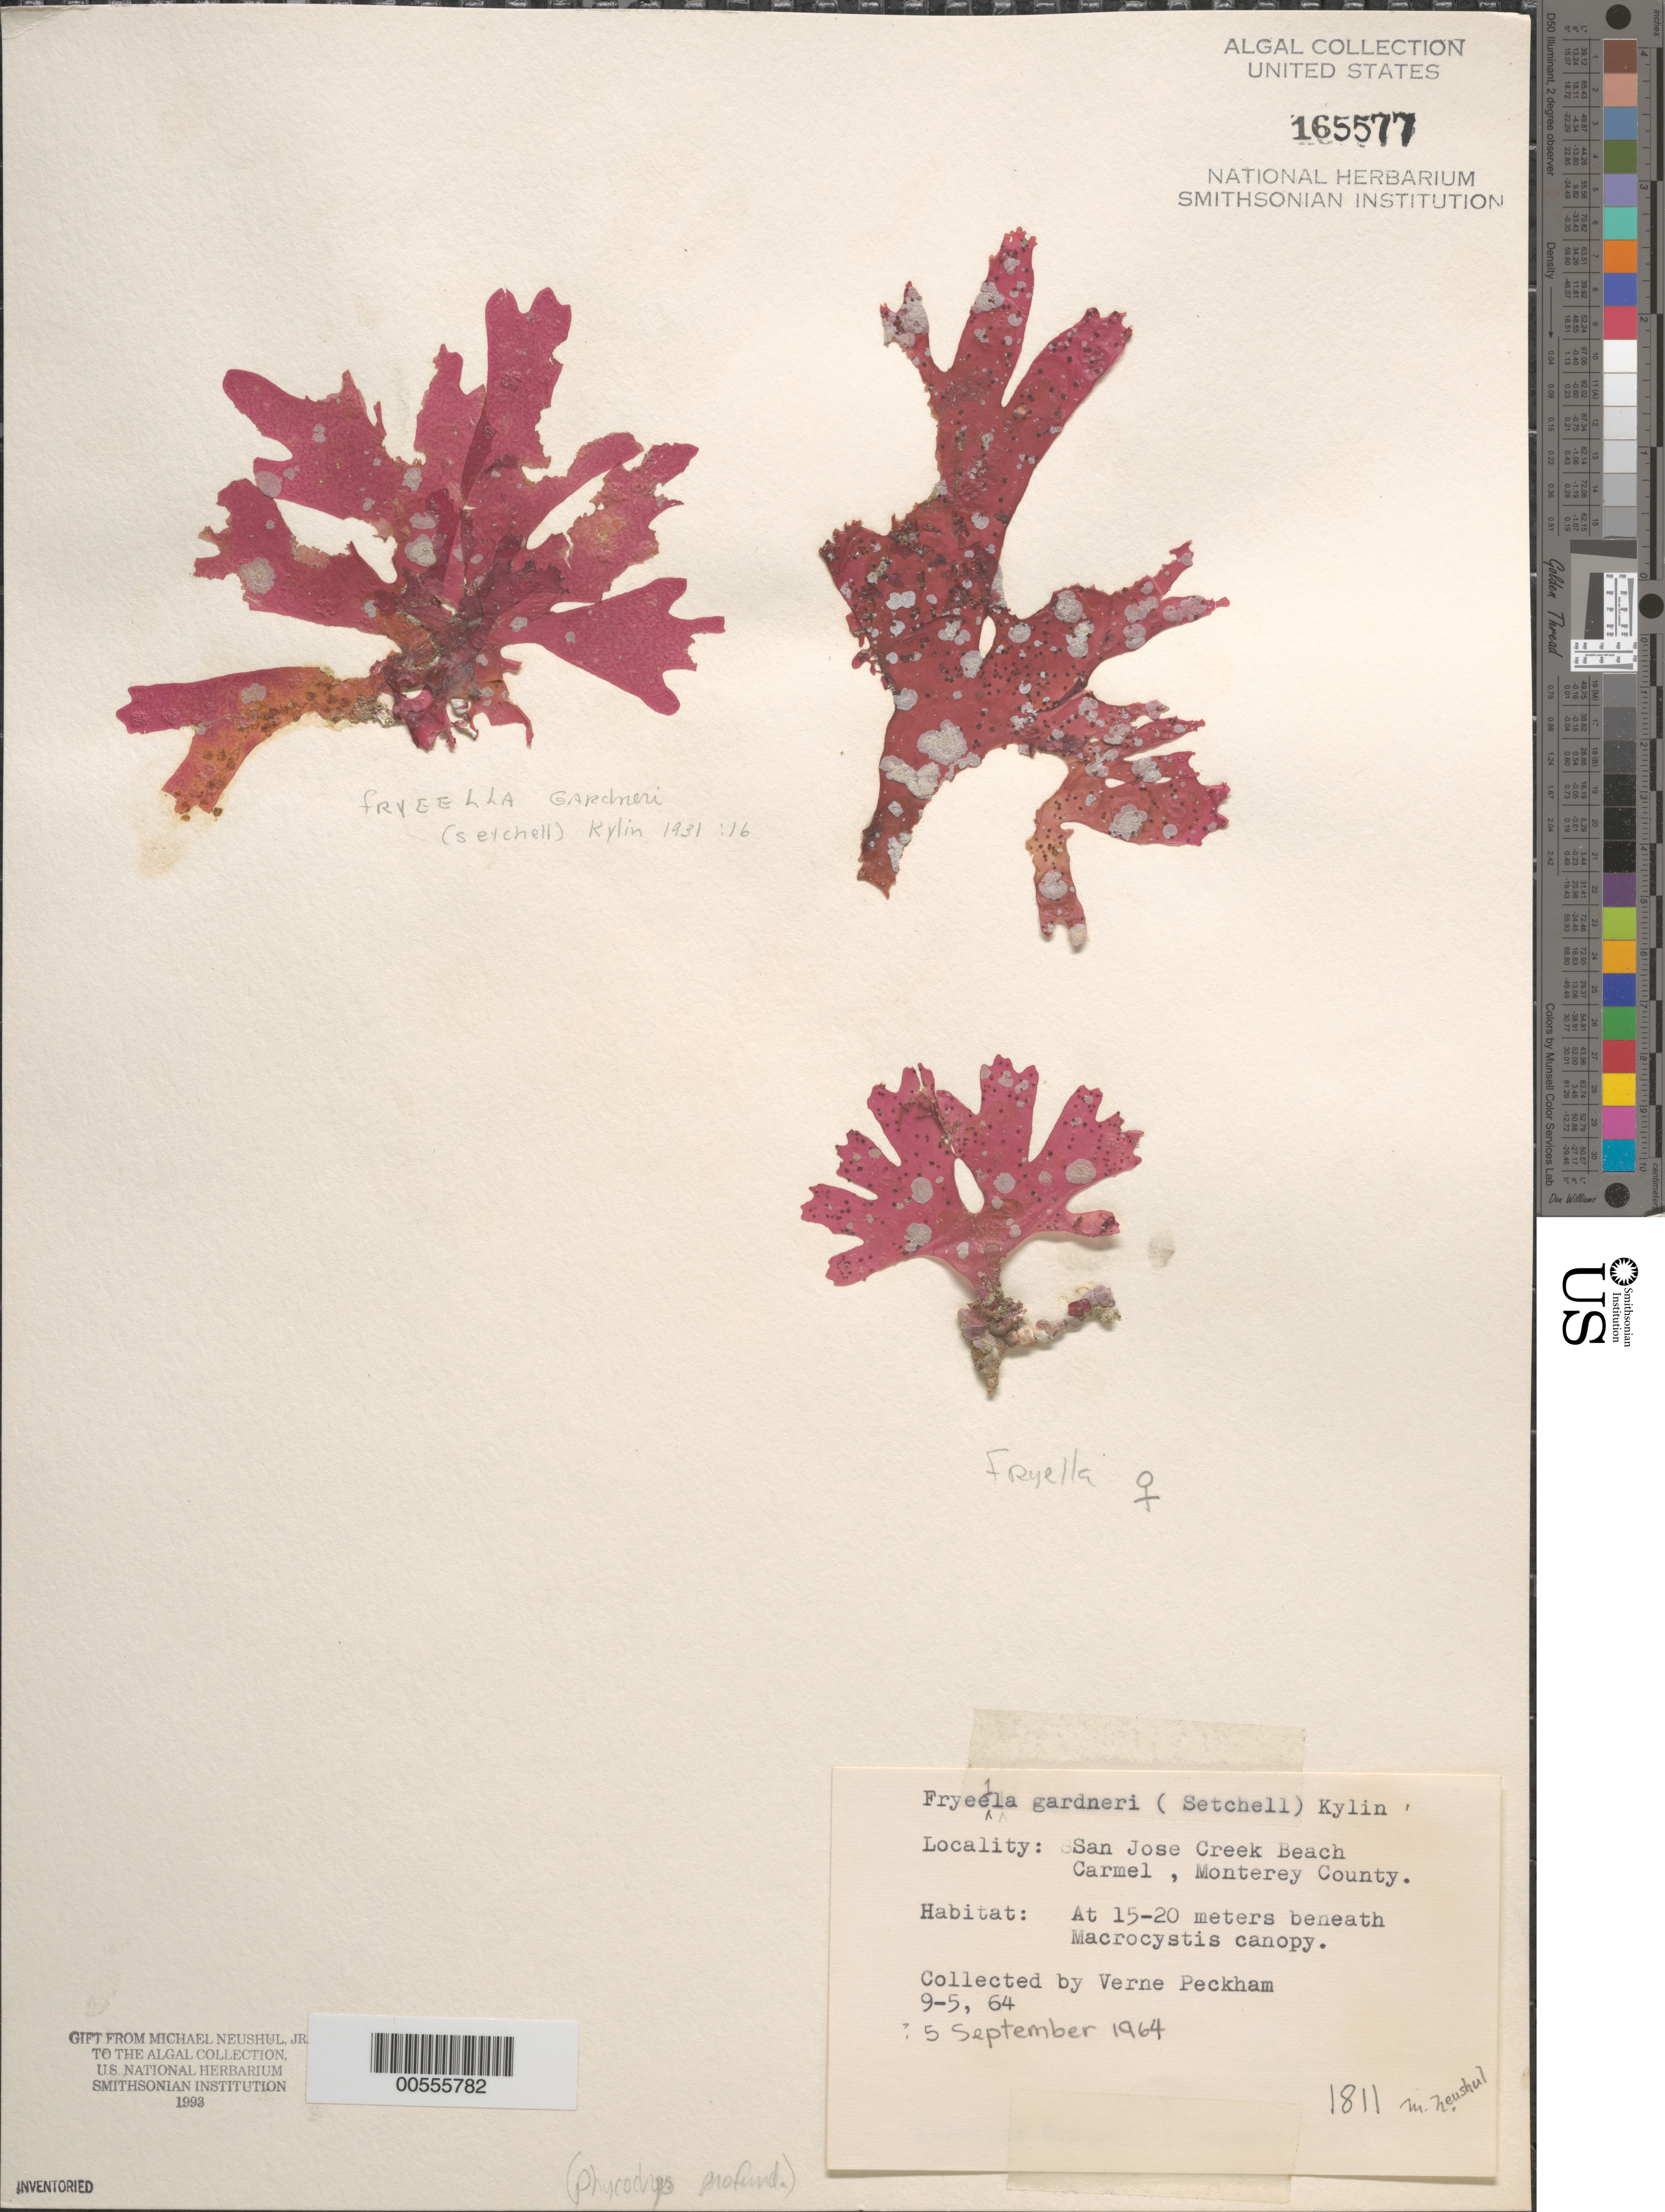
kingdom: Plantae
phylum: Rhodophyta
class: Florideophyceae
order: Rhodymeniales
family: Fryeellaceae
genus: Fryeella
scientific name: Fryeella gardneri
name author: (Setch.) Kylin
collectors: V. Peckham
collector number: Neushul 1811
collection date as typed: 05 Sep 1964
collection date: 1964-09-05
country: United States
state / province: California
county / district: Monterey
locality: San Jose Creek Beach, Carmel, Carmel Submarine Canyon head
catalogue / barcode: US 165577